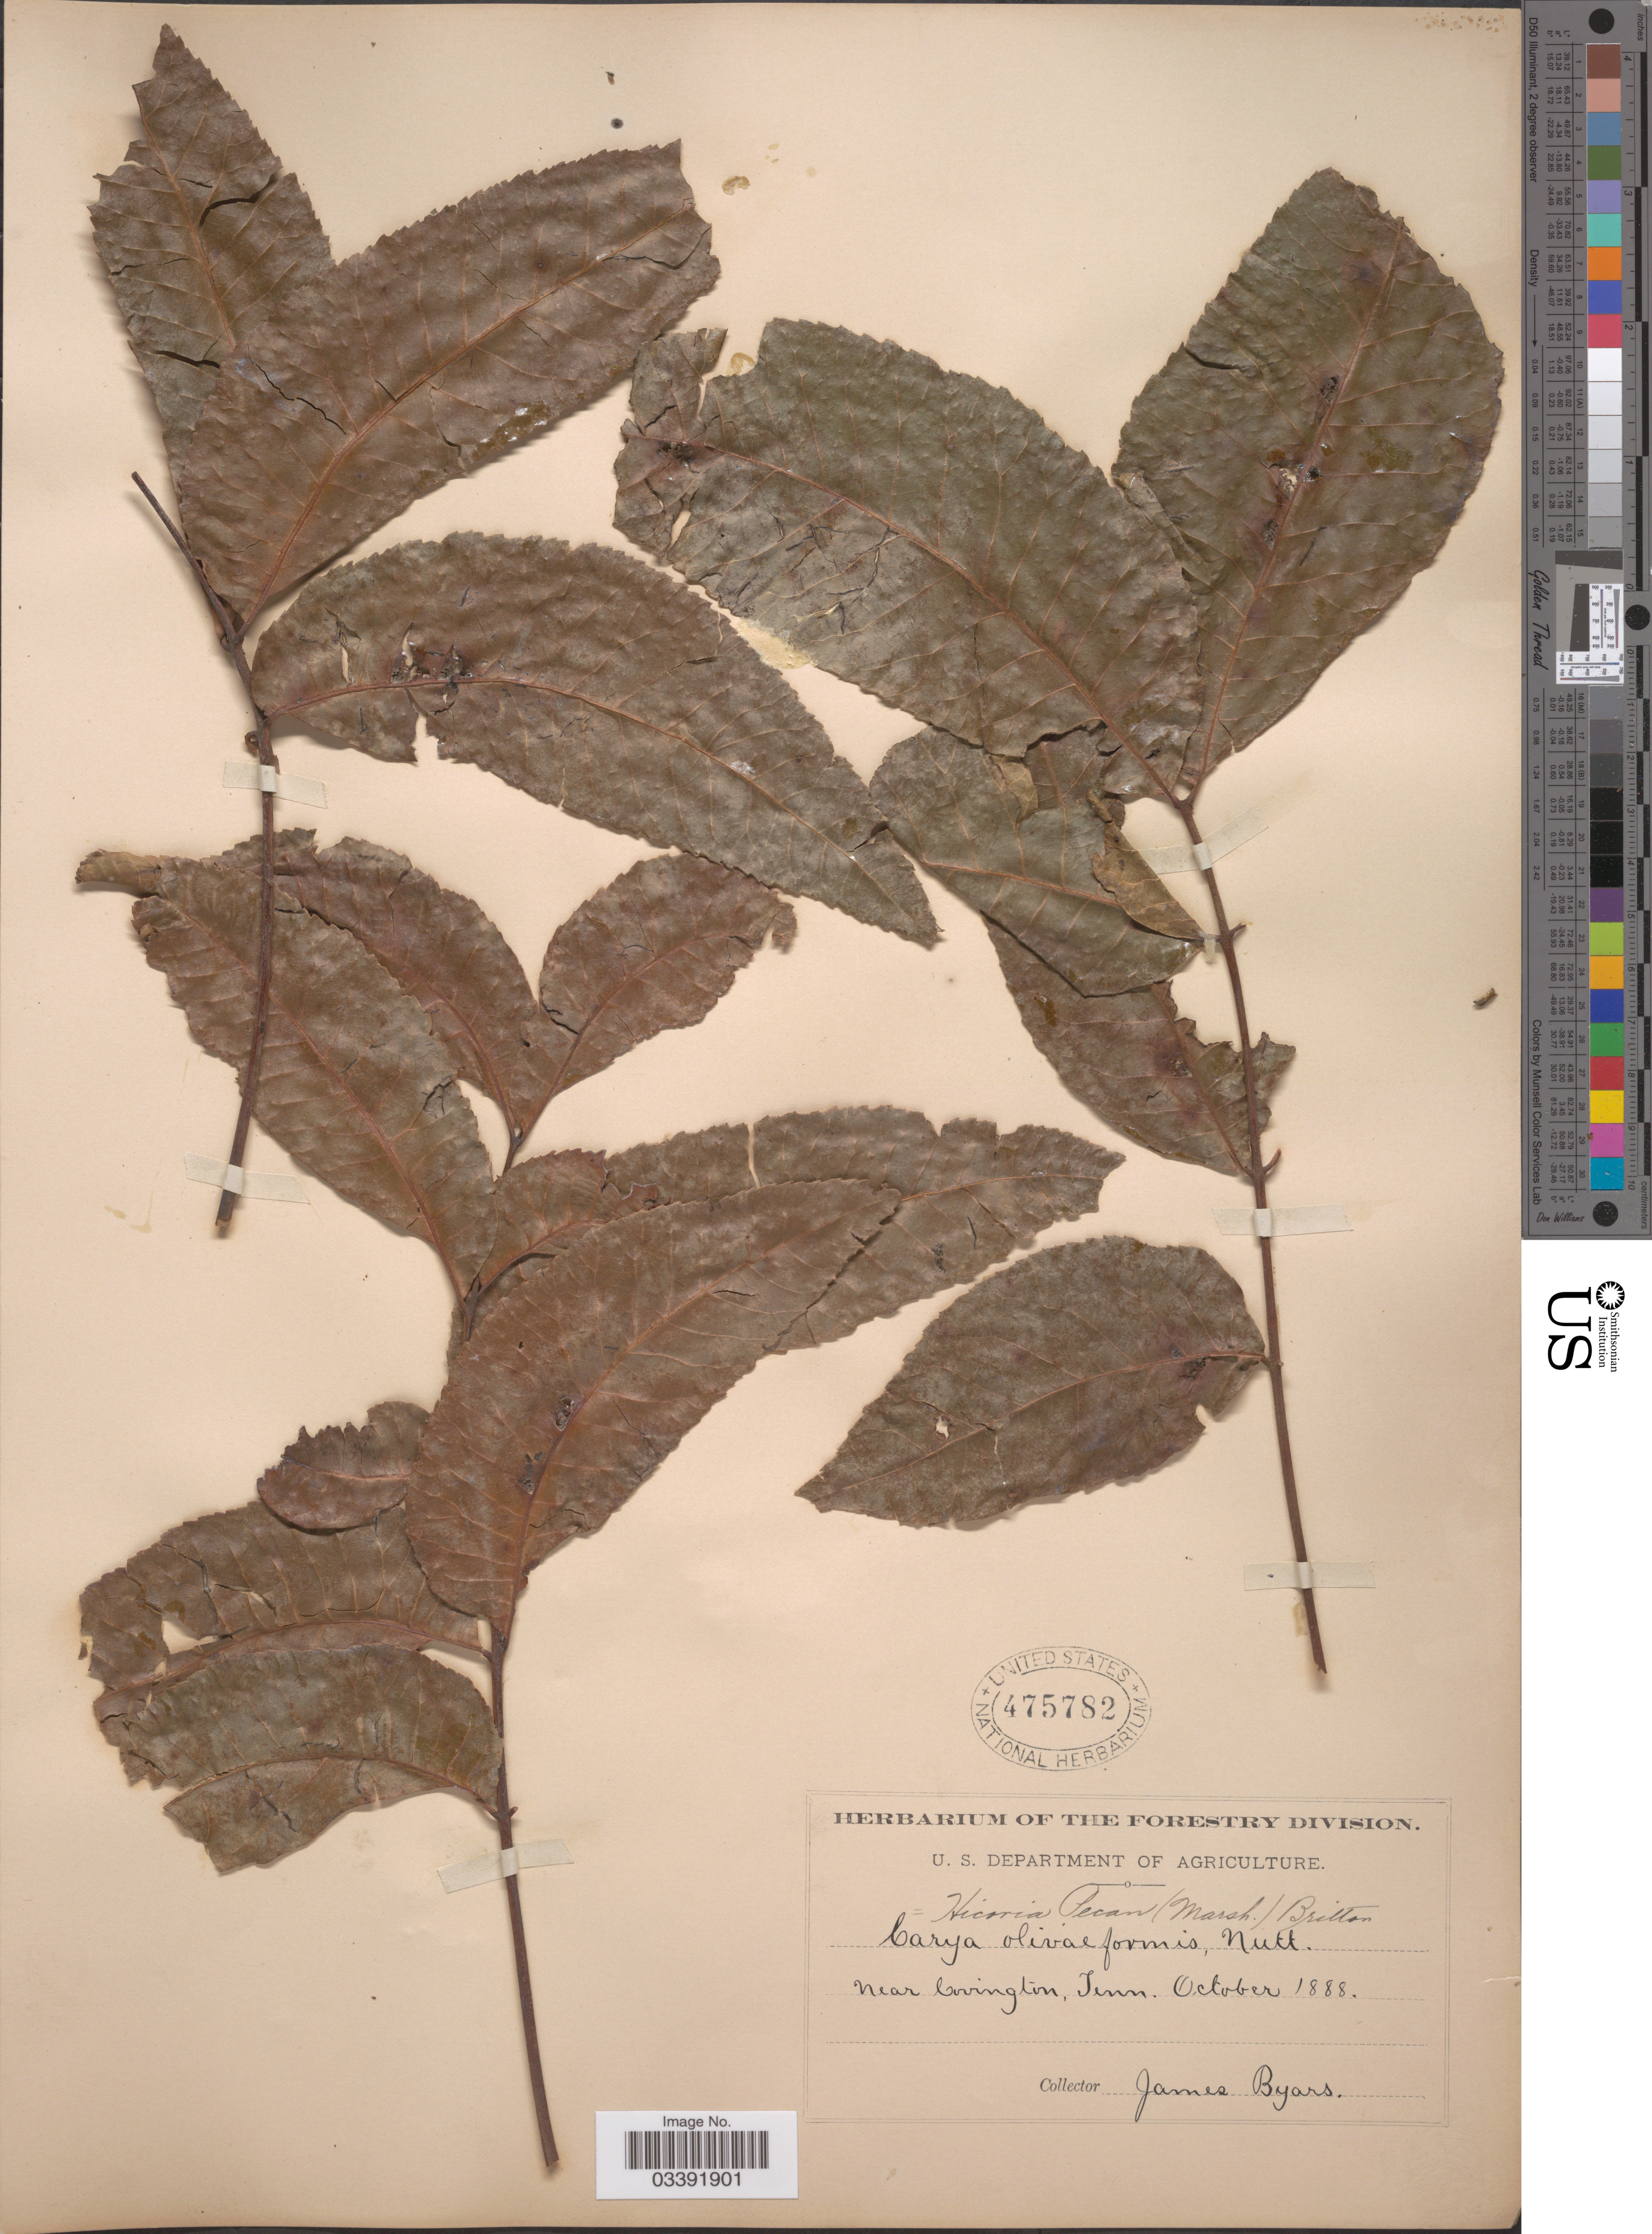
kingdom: Plantae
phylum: Tracheophyta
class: Magnoliopsida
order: Fagales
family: Juglandaceae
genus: Carya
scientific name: Carya illinoinensis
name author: (Wangenh.) K. Koch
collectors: J. Byars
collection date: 1888-10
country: United States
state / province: Tennessee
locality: Near Covington.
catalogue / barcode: US 475782